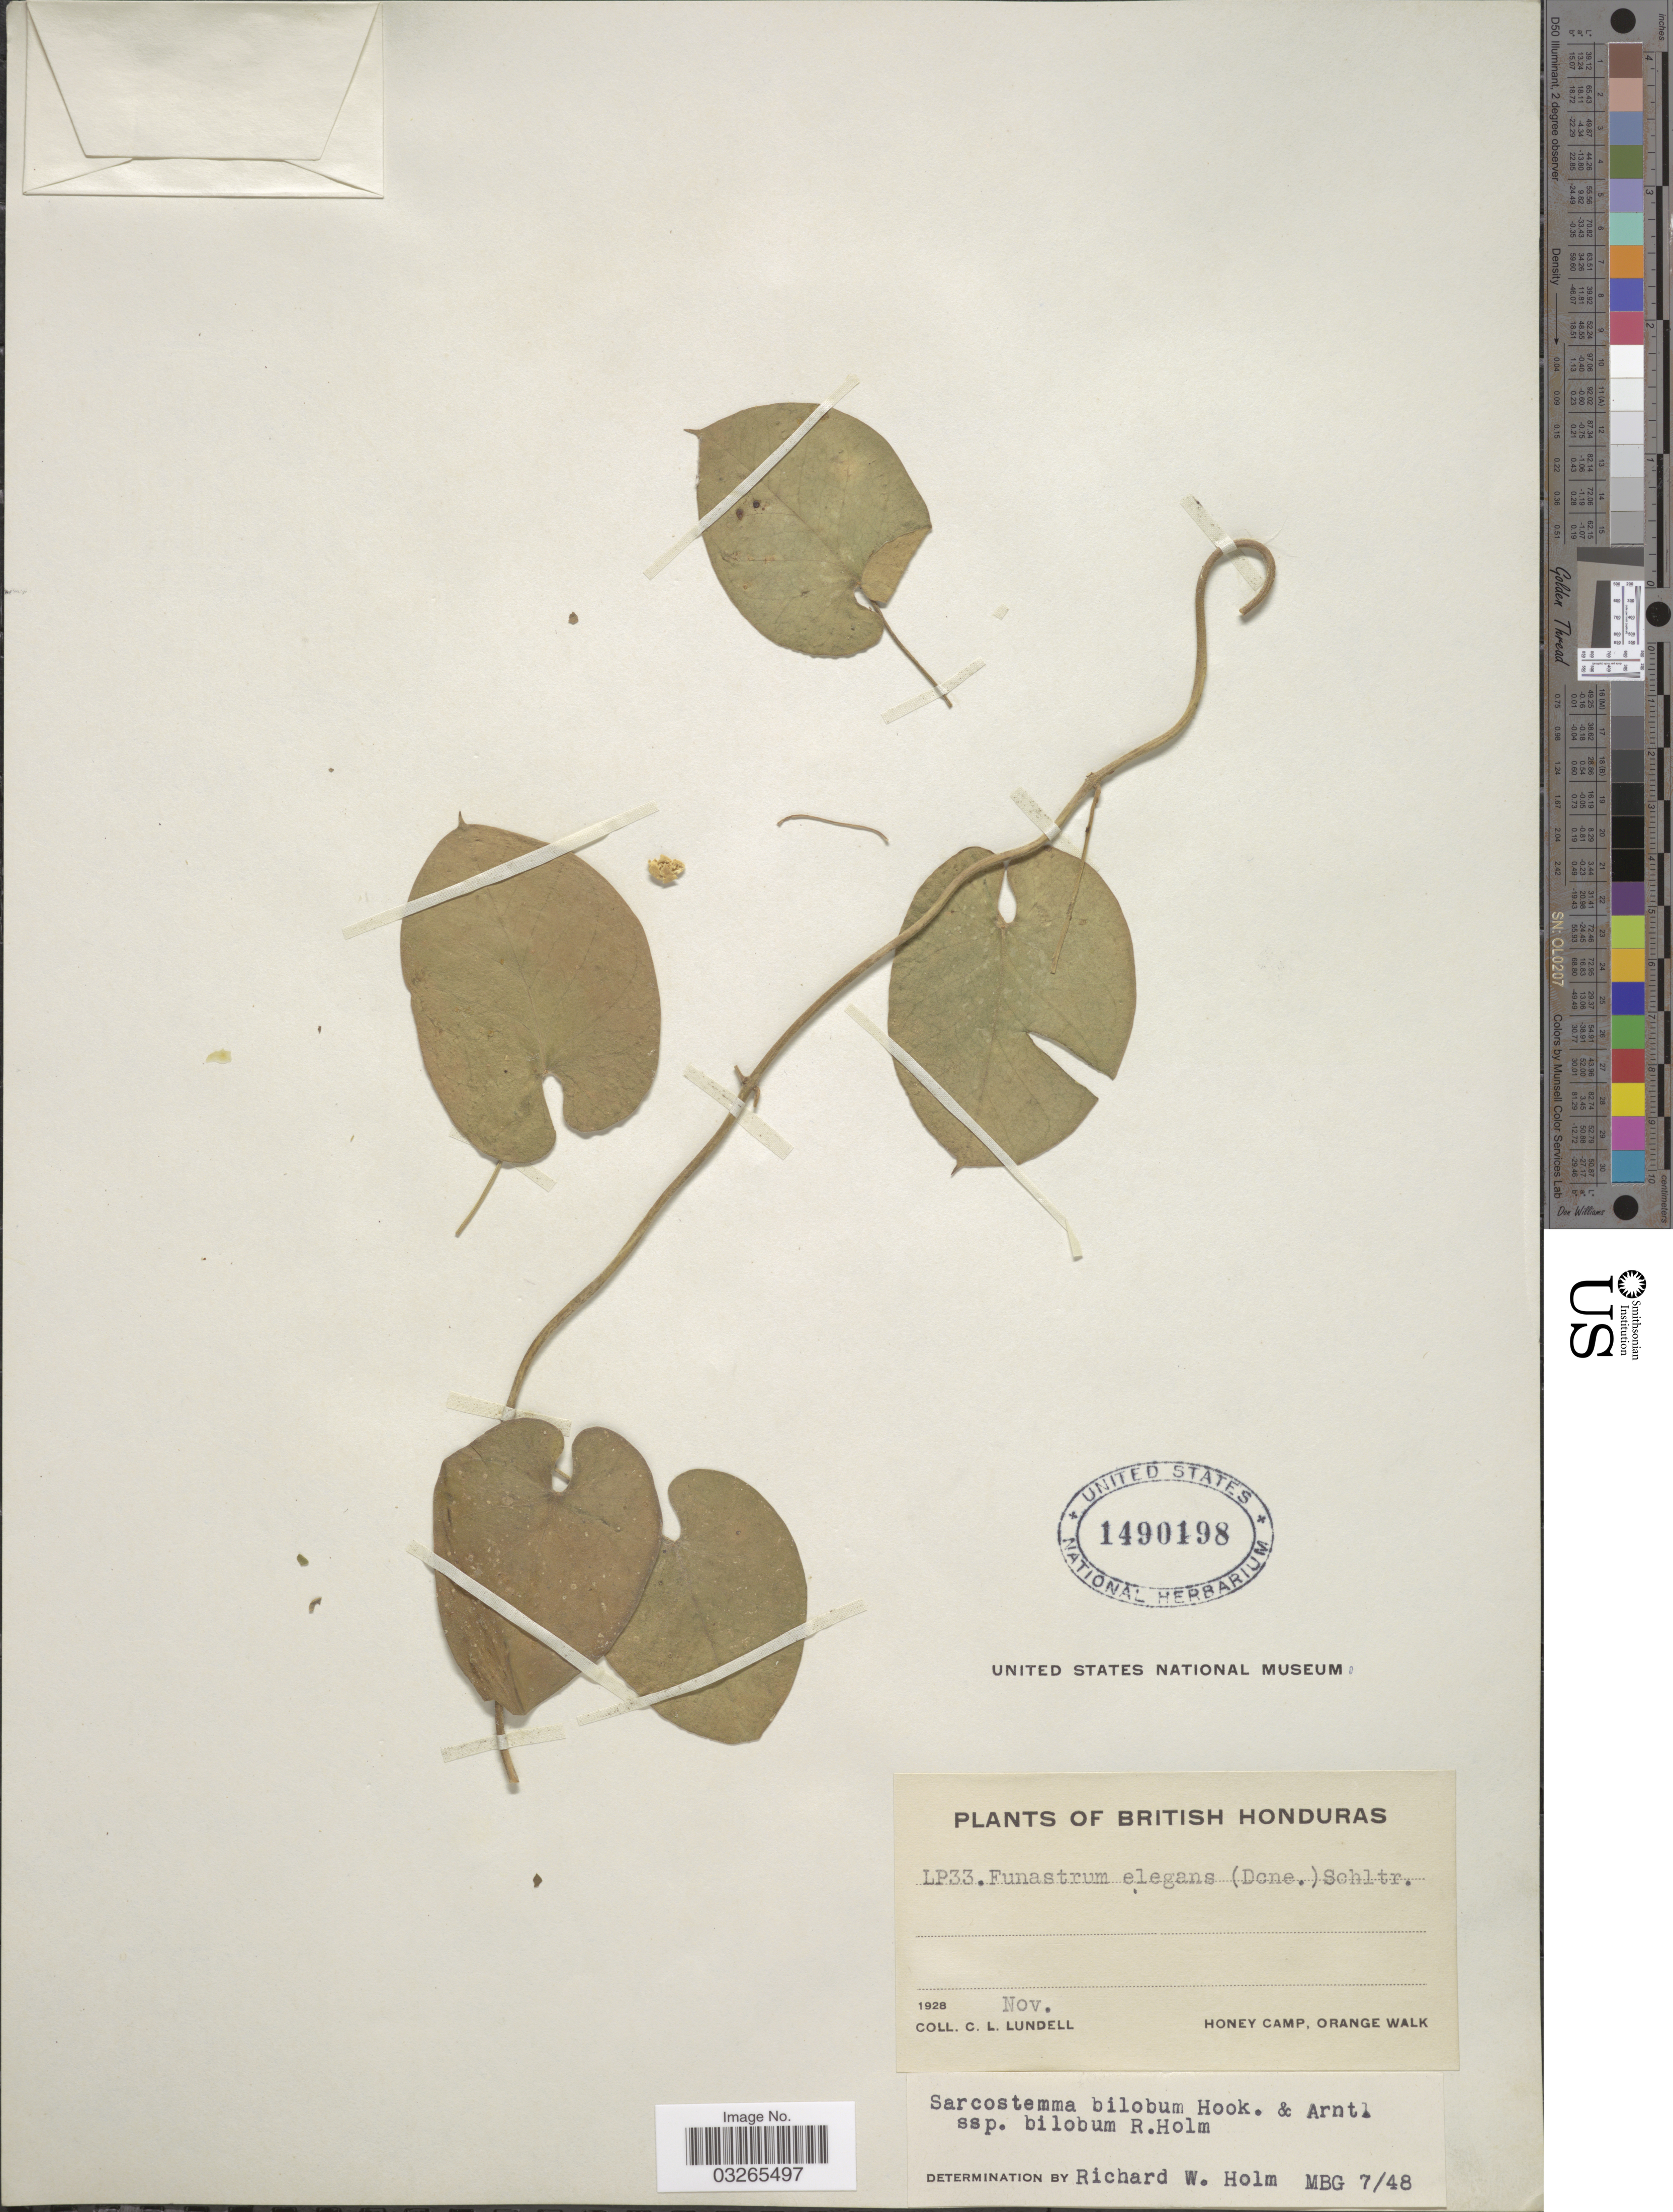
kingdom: Plantae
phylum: Tracheophyta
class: Magnoliopsida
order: Gentianales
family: Apocynaceae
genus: Sarcostemma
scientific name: Sarcostemma bilobum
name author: Hook. & Arn.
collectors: C. L. Lundell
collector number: LP33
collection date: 1928-11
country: Belize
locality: British Honduras, Honey Camp, Orange Walk.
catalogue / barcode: US 1490198